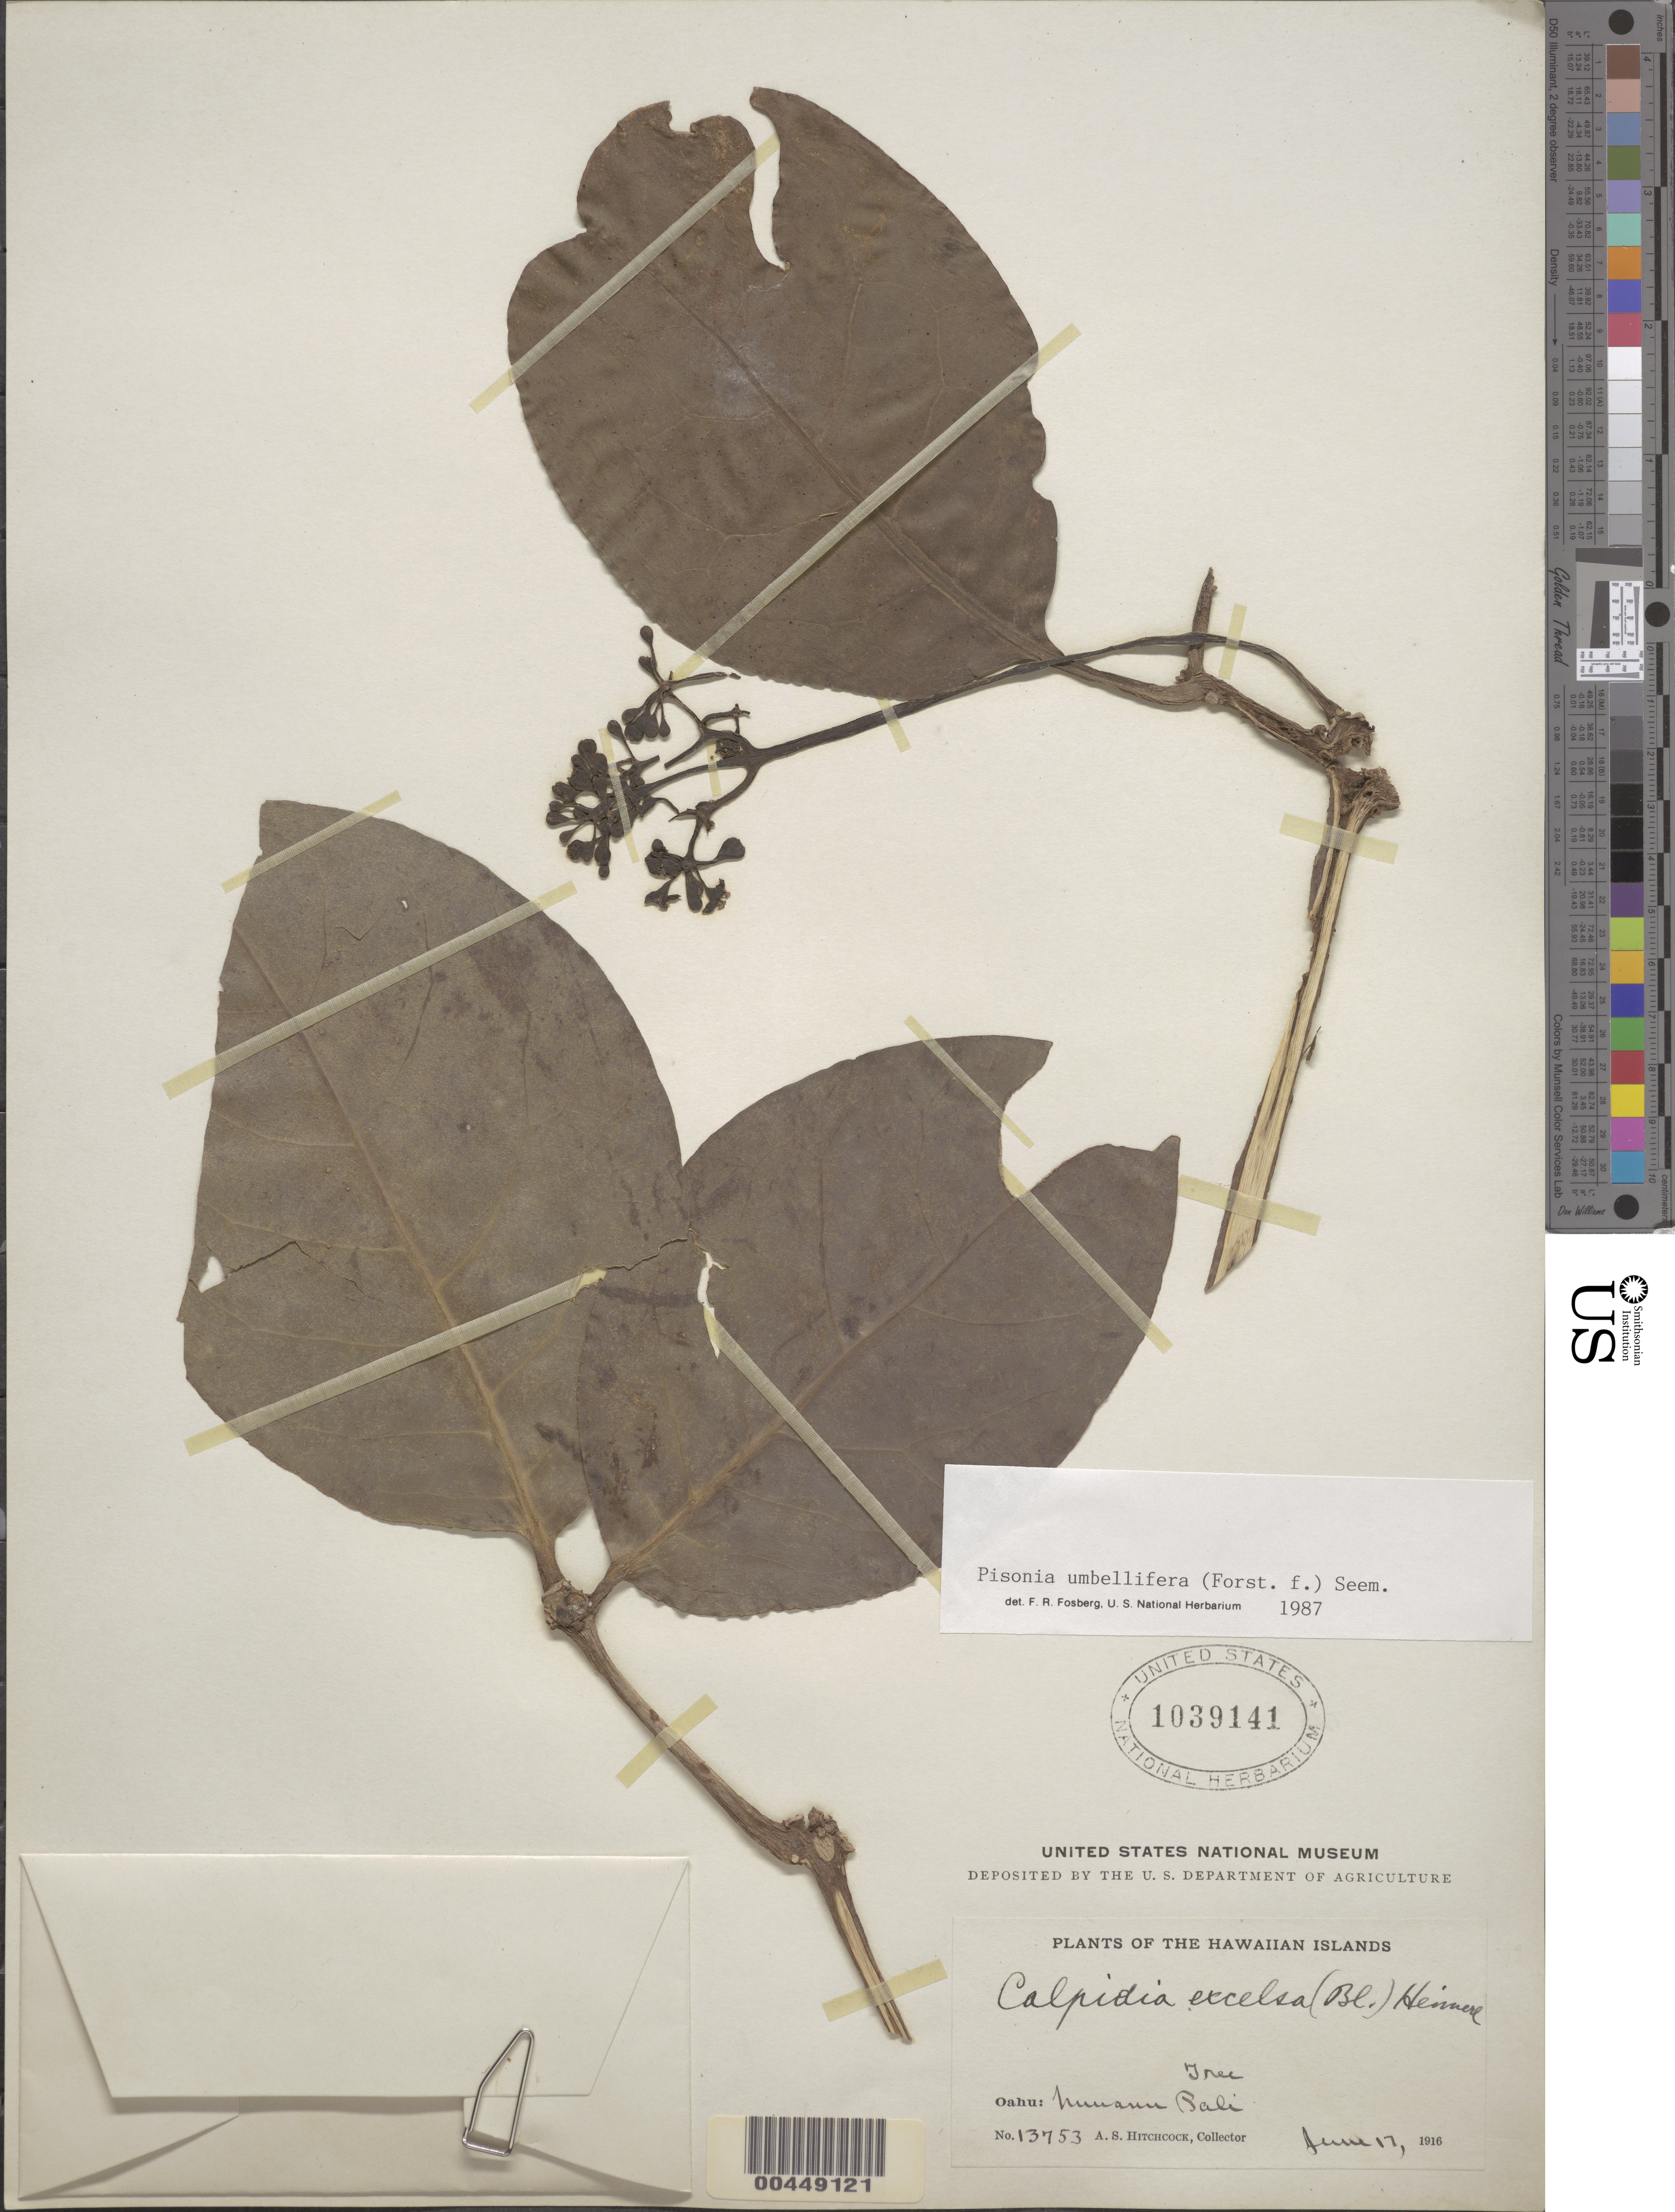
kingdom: Plantae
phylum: Tracheophyta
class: Magnoliopsida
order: Caryophyllales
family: Nyctaginaceae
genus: Ceodes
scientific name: Ceodes umbellifera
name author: J.R. Forst. & G. Forst.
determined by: Wagner, W. L., (BOT), Smithsonian Institution - National Museum of Natural History (UNITED STATES)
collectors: A. S. Hitchcock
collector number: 13753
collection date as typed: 17 Jun 1916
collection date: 1916-06-17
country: United States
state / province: Hawaii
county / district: Honolulu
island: Oahu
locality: Nuuanu Pali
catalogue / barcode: US 1039141